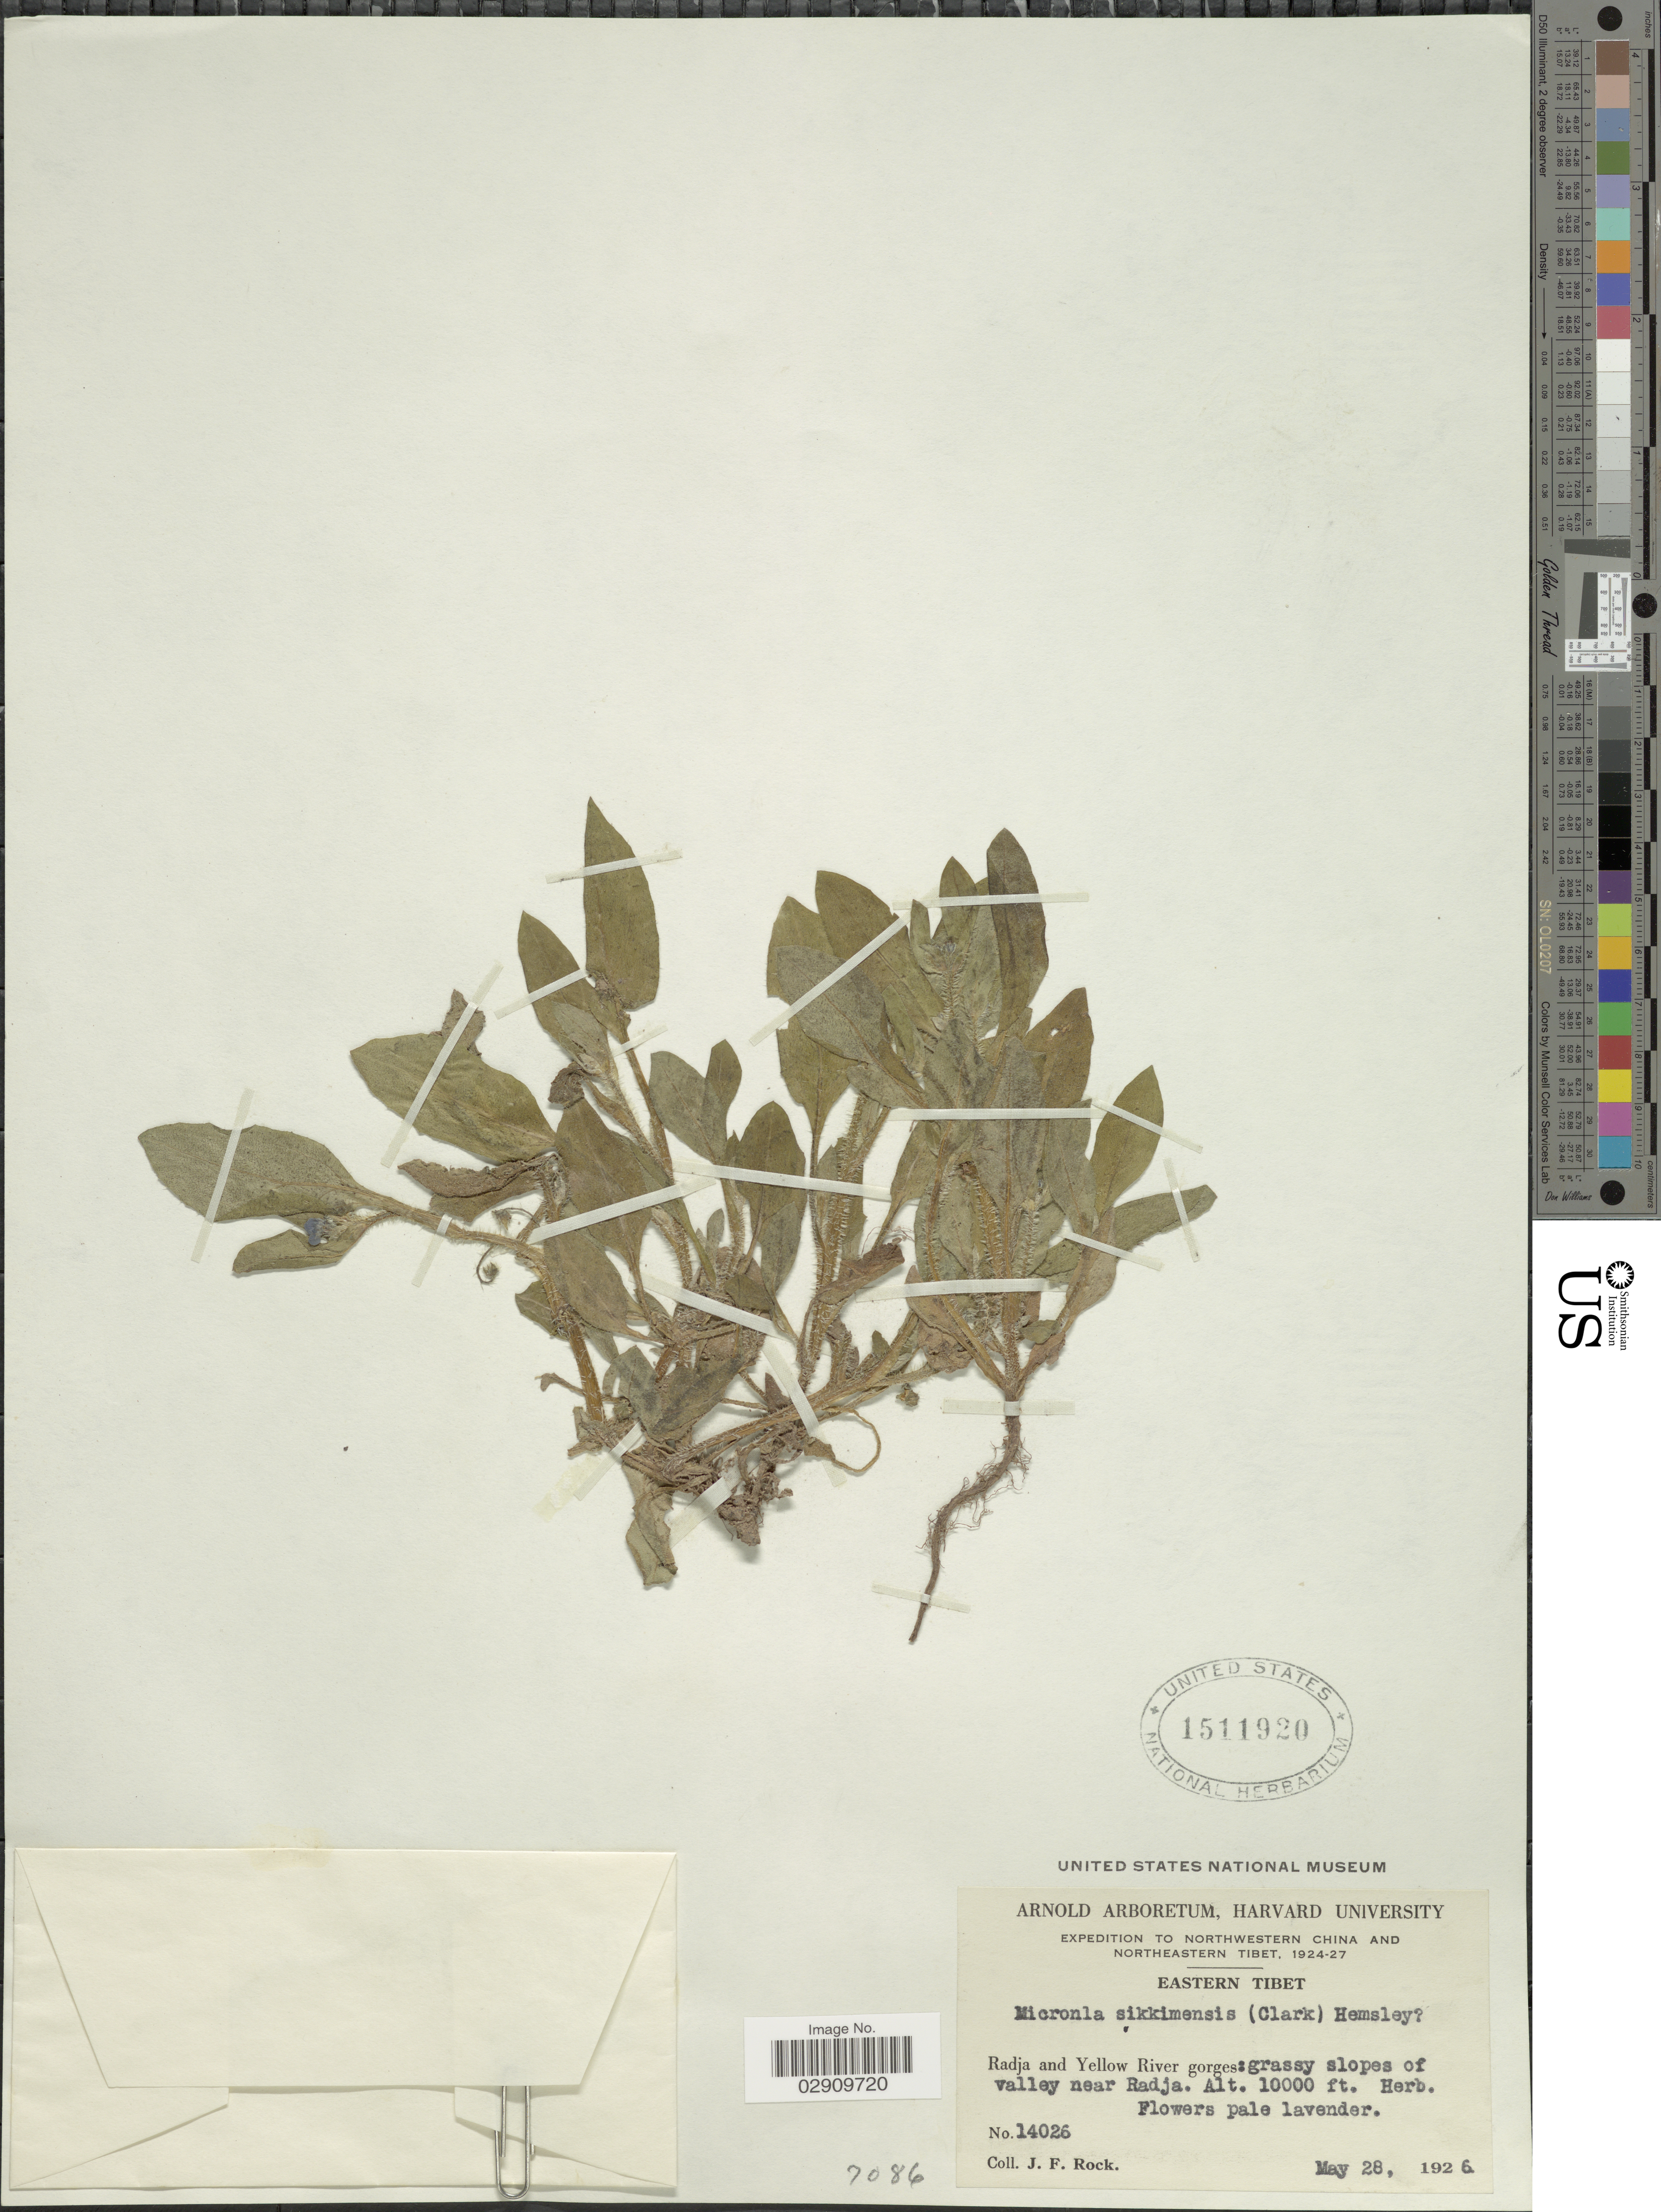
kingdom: Plantae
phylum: Tracheophyta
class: Magnoliopsida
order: Boraginales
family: Boraginaceae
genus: Microula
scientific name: Microula sikkimensis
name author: (C.B. Clarke) Hemsl.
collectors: J. Rock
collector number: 14026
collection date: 1926-05-28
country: China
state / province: Xizang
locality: Northwestern China, Northeastern Tibet, Eastern Tibet, Radja and Yellow River gorges, grassy slopes of valley near Radja.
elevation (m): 3048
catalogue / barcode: US 1511920